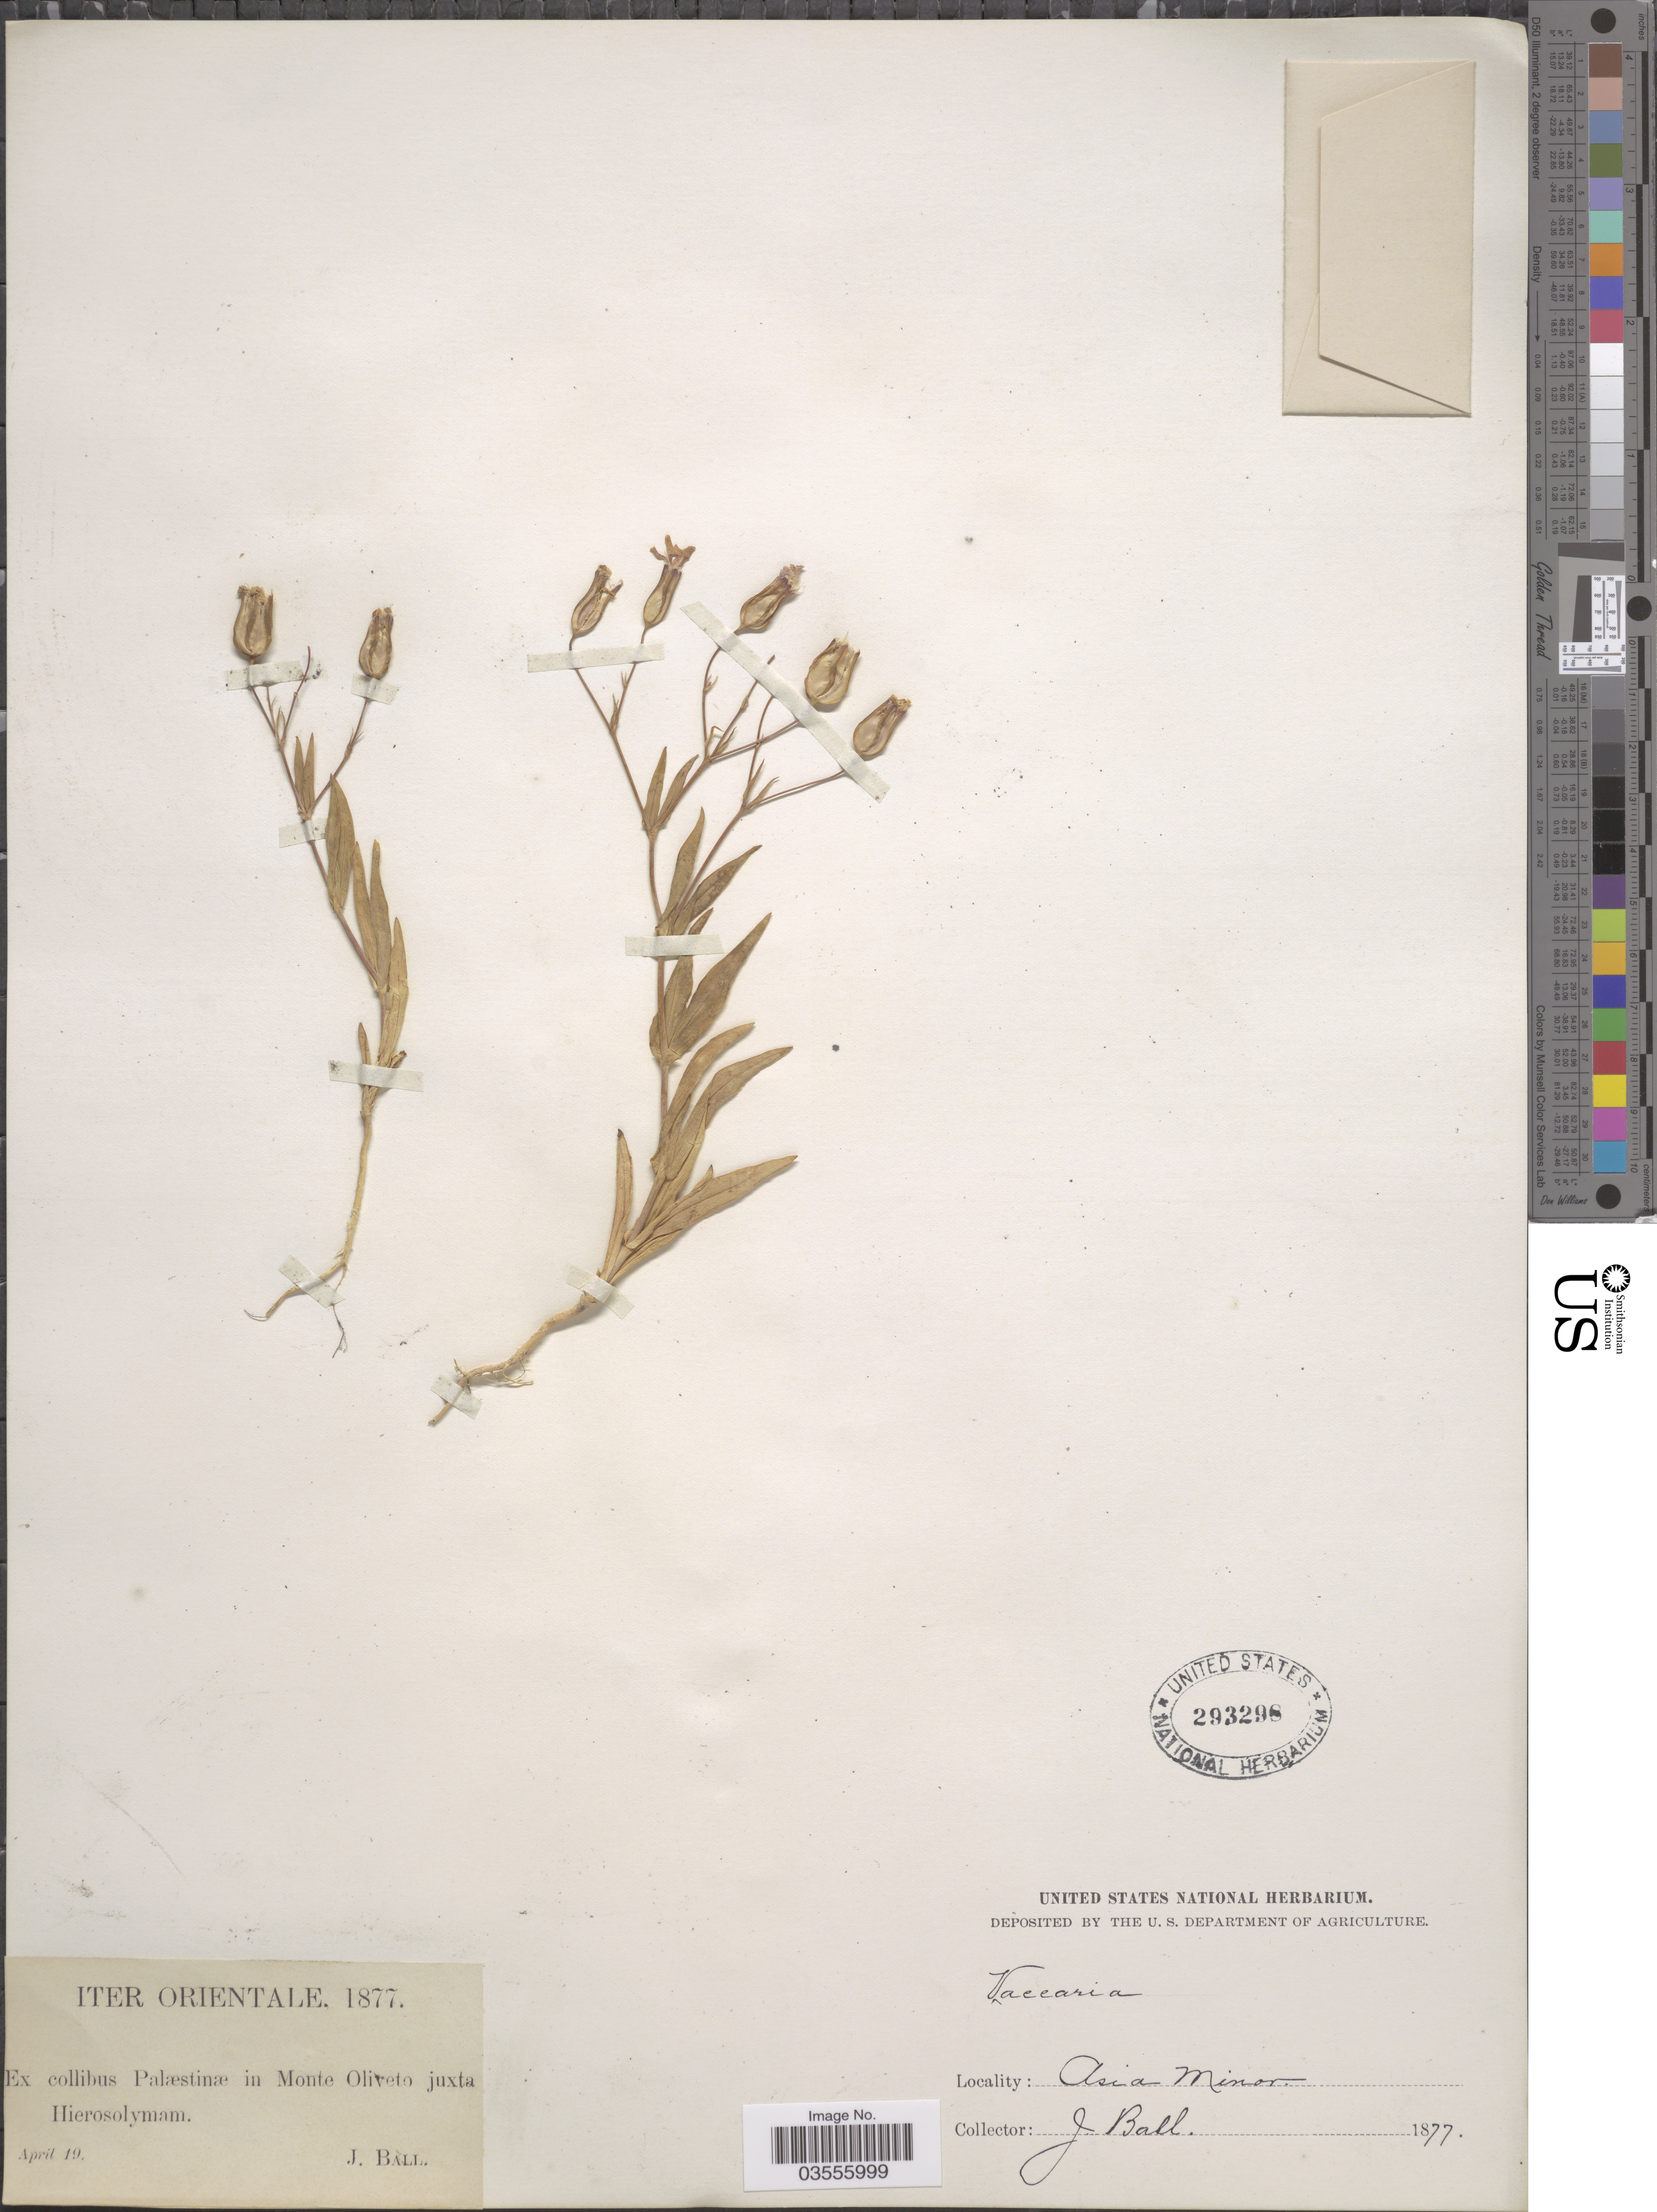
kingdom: Plantae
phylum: Tracheophyta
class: Magnoliopsida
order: Caryophyllales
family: Caryophyllaceae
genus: Vaccaria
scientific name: Vaccaria hispanica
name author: (Mill.) Rauschert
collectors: J. Ball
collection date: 1877-04-19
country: Israel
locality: Asia Minor. Iter Orientale. Ex collibus Palæstinæ in Monte Oliveto juxta Hierosolymam.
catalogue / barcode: US 293298